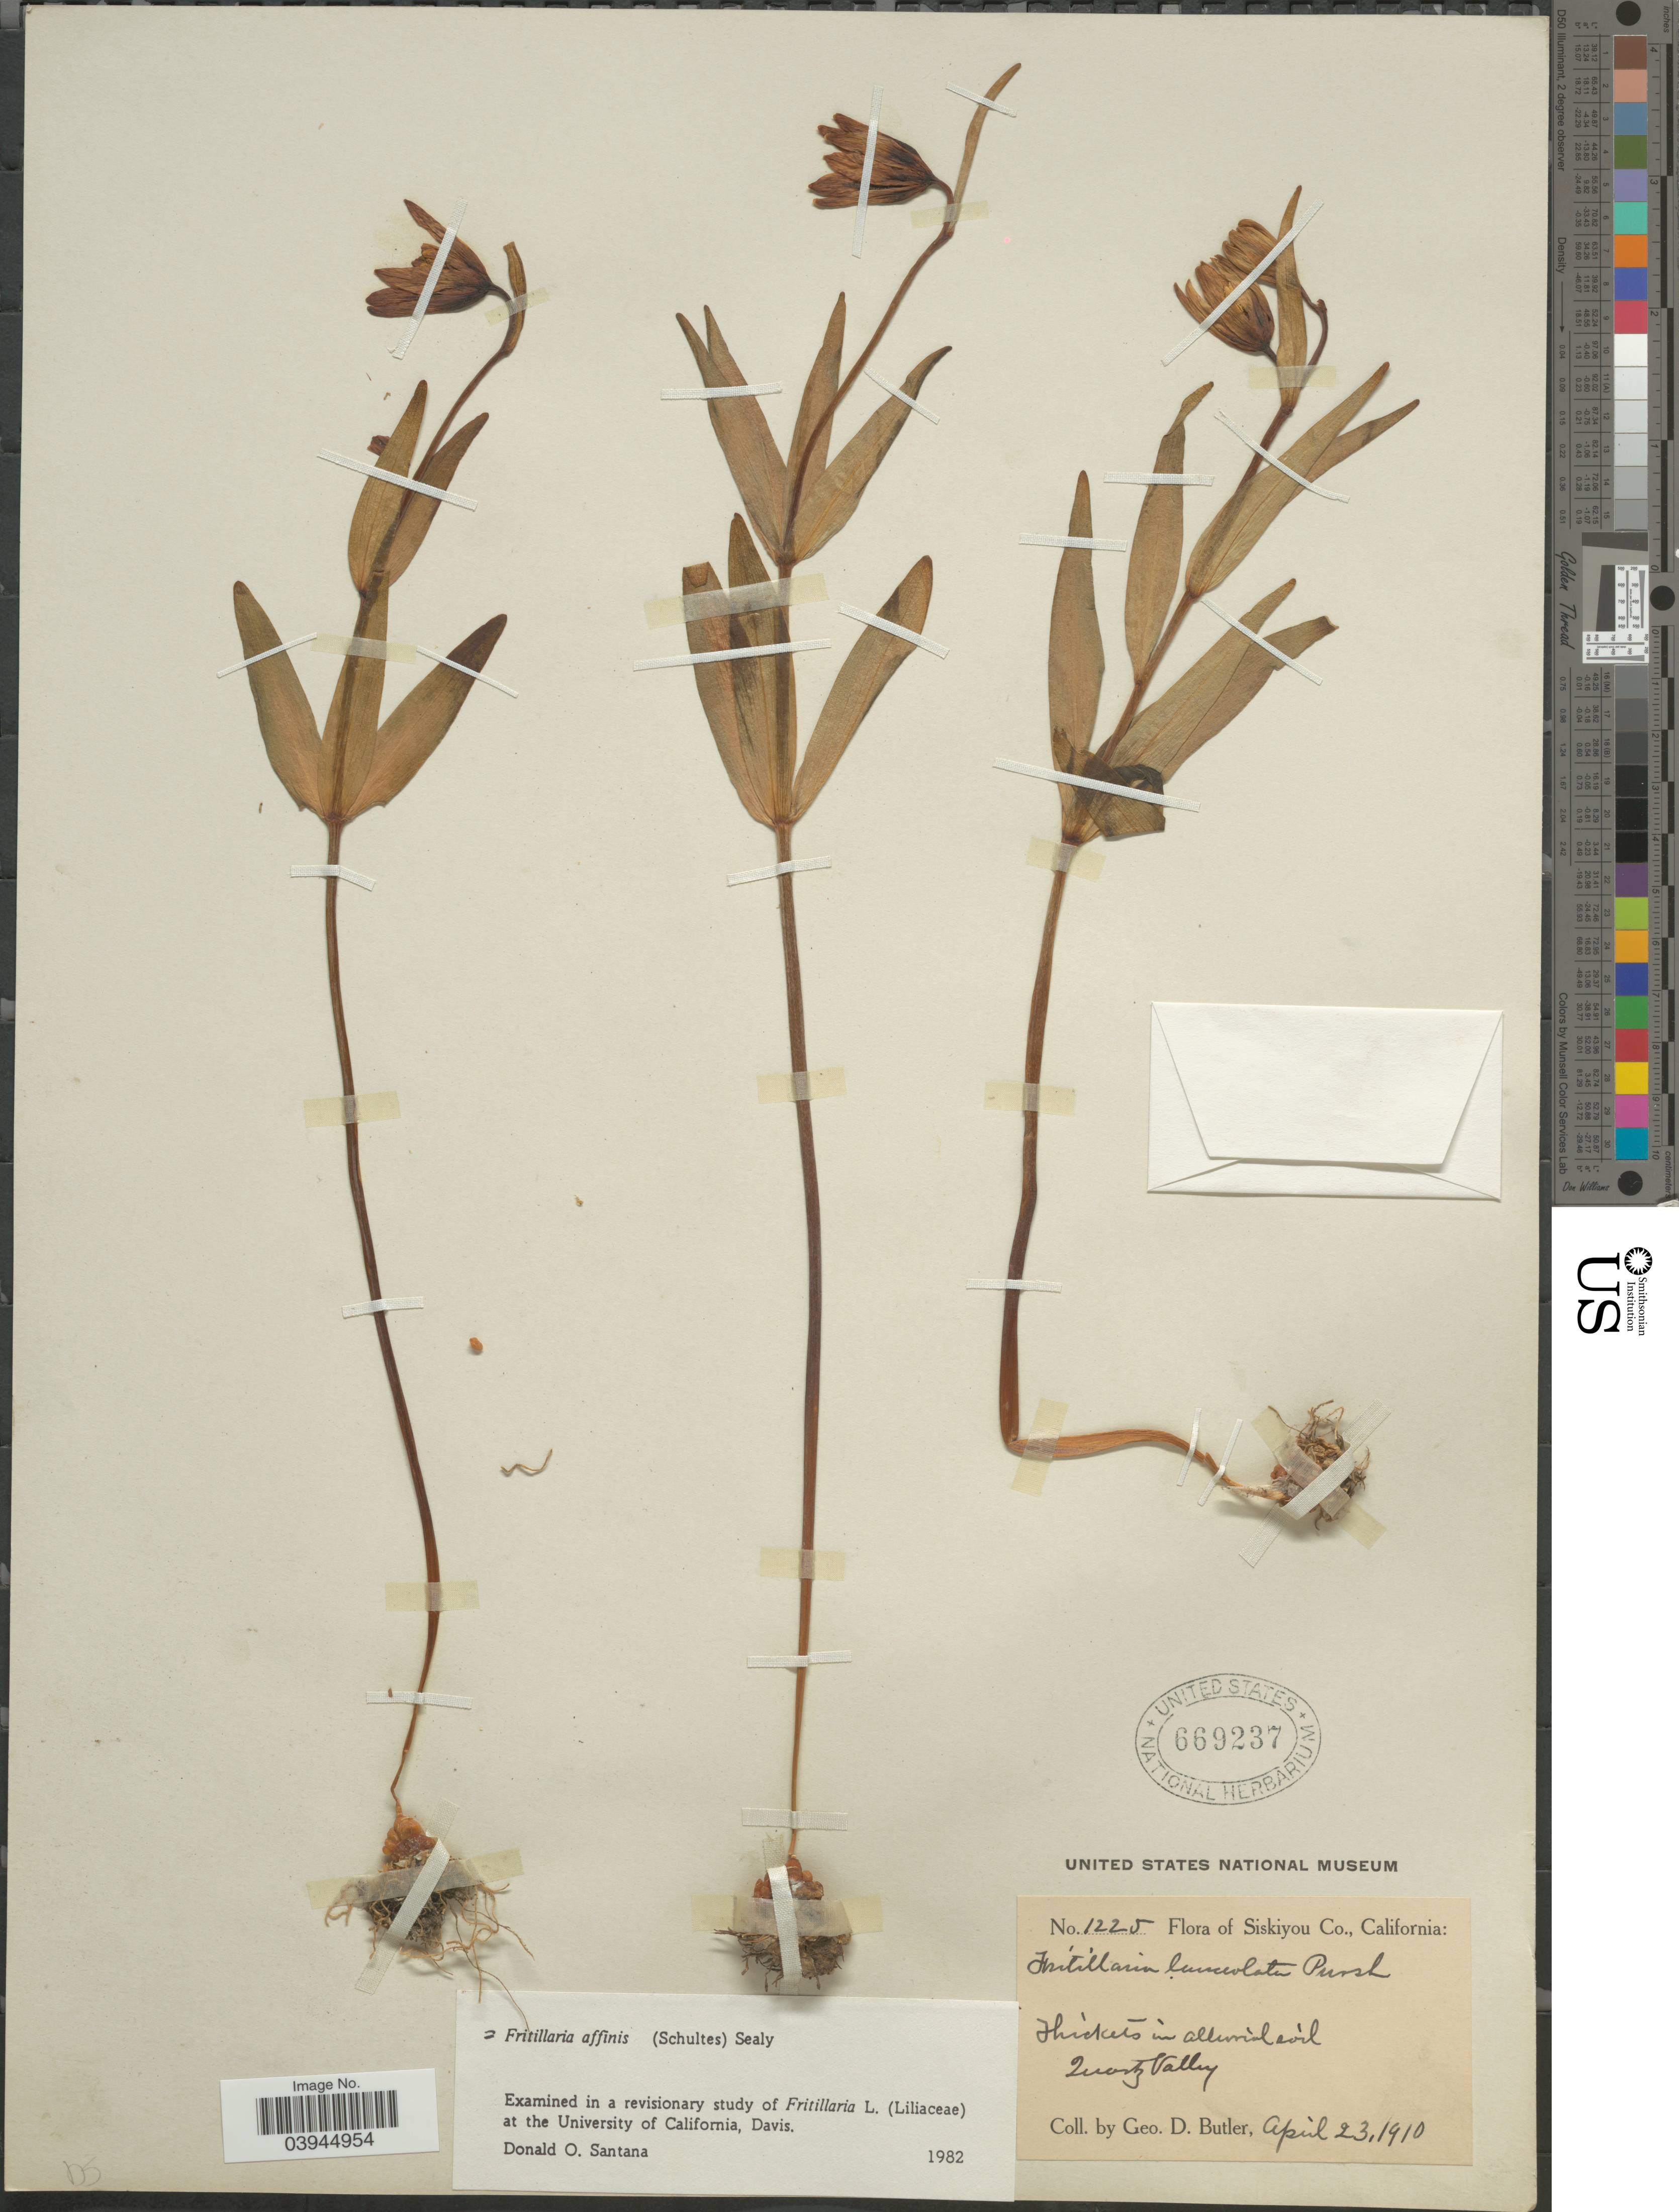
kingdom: Plantae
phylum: Tracheophyta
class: Liliopsida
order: Liliales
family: Liliaceae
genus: Fritillaria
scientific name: Fritillaria affinis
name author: (Schult. & Schult. f.) Sealy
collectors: G. D. Butler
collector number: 1225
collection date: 1910-04-23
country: United States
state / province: California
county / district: Siskiyou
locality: Siskiyou Co. Quartz Valley.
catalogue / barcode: US 669237